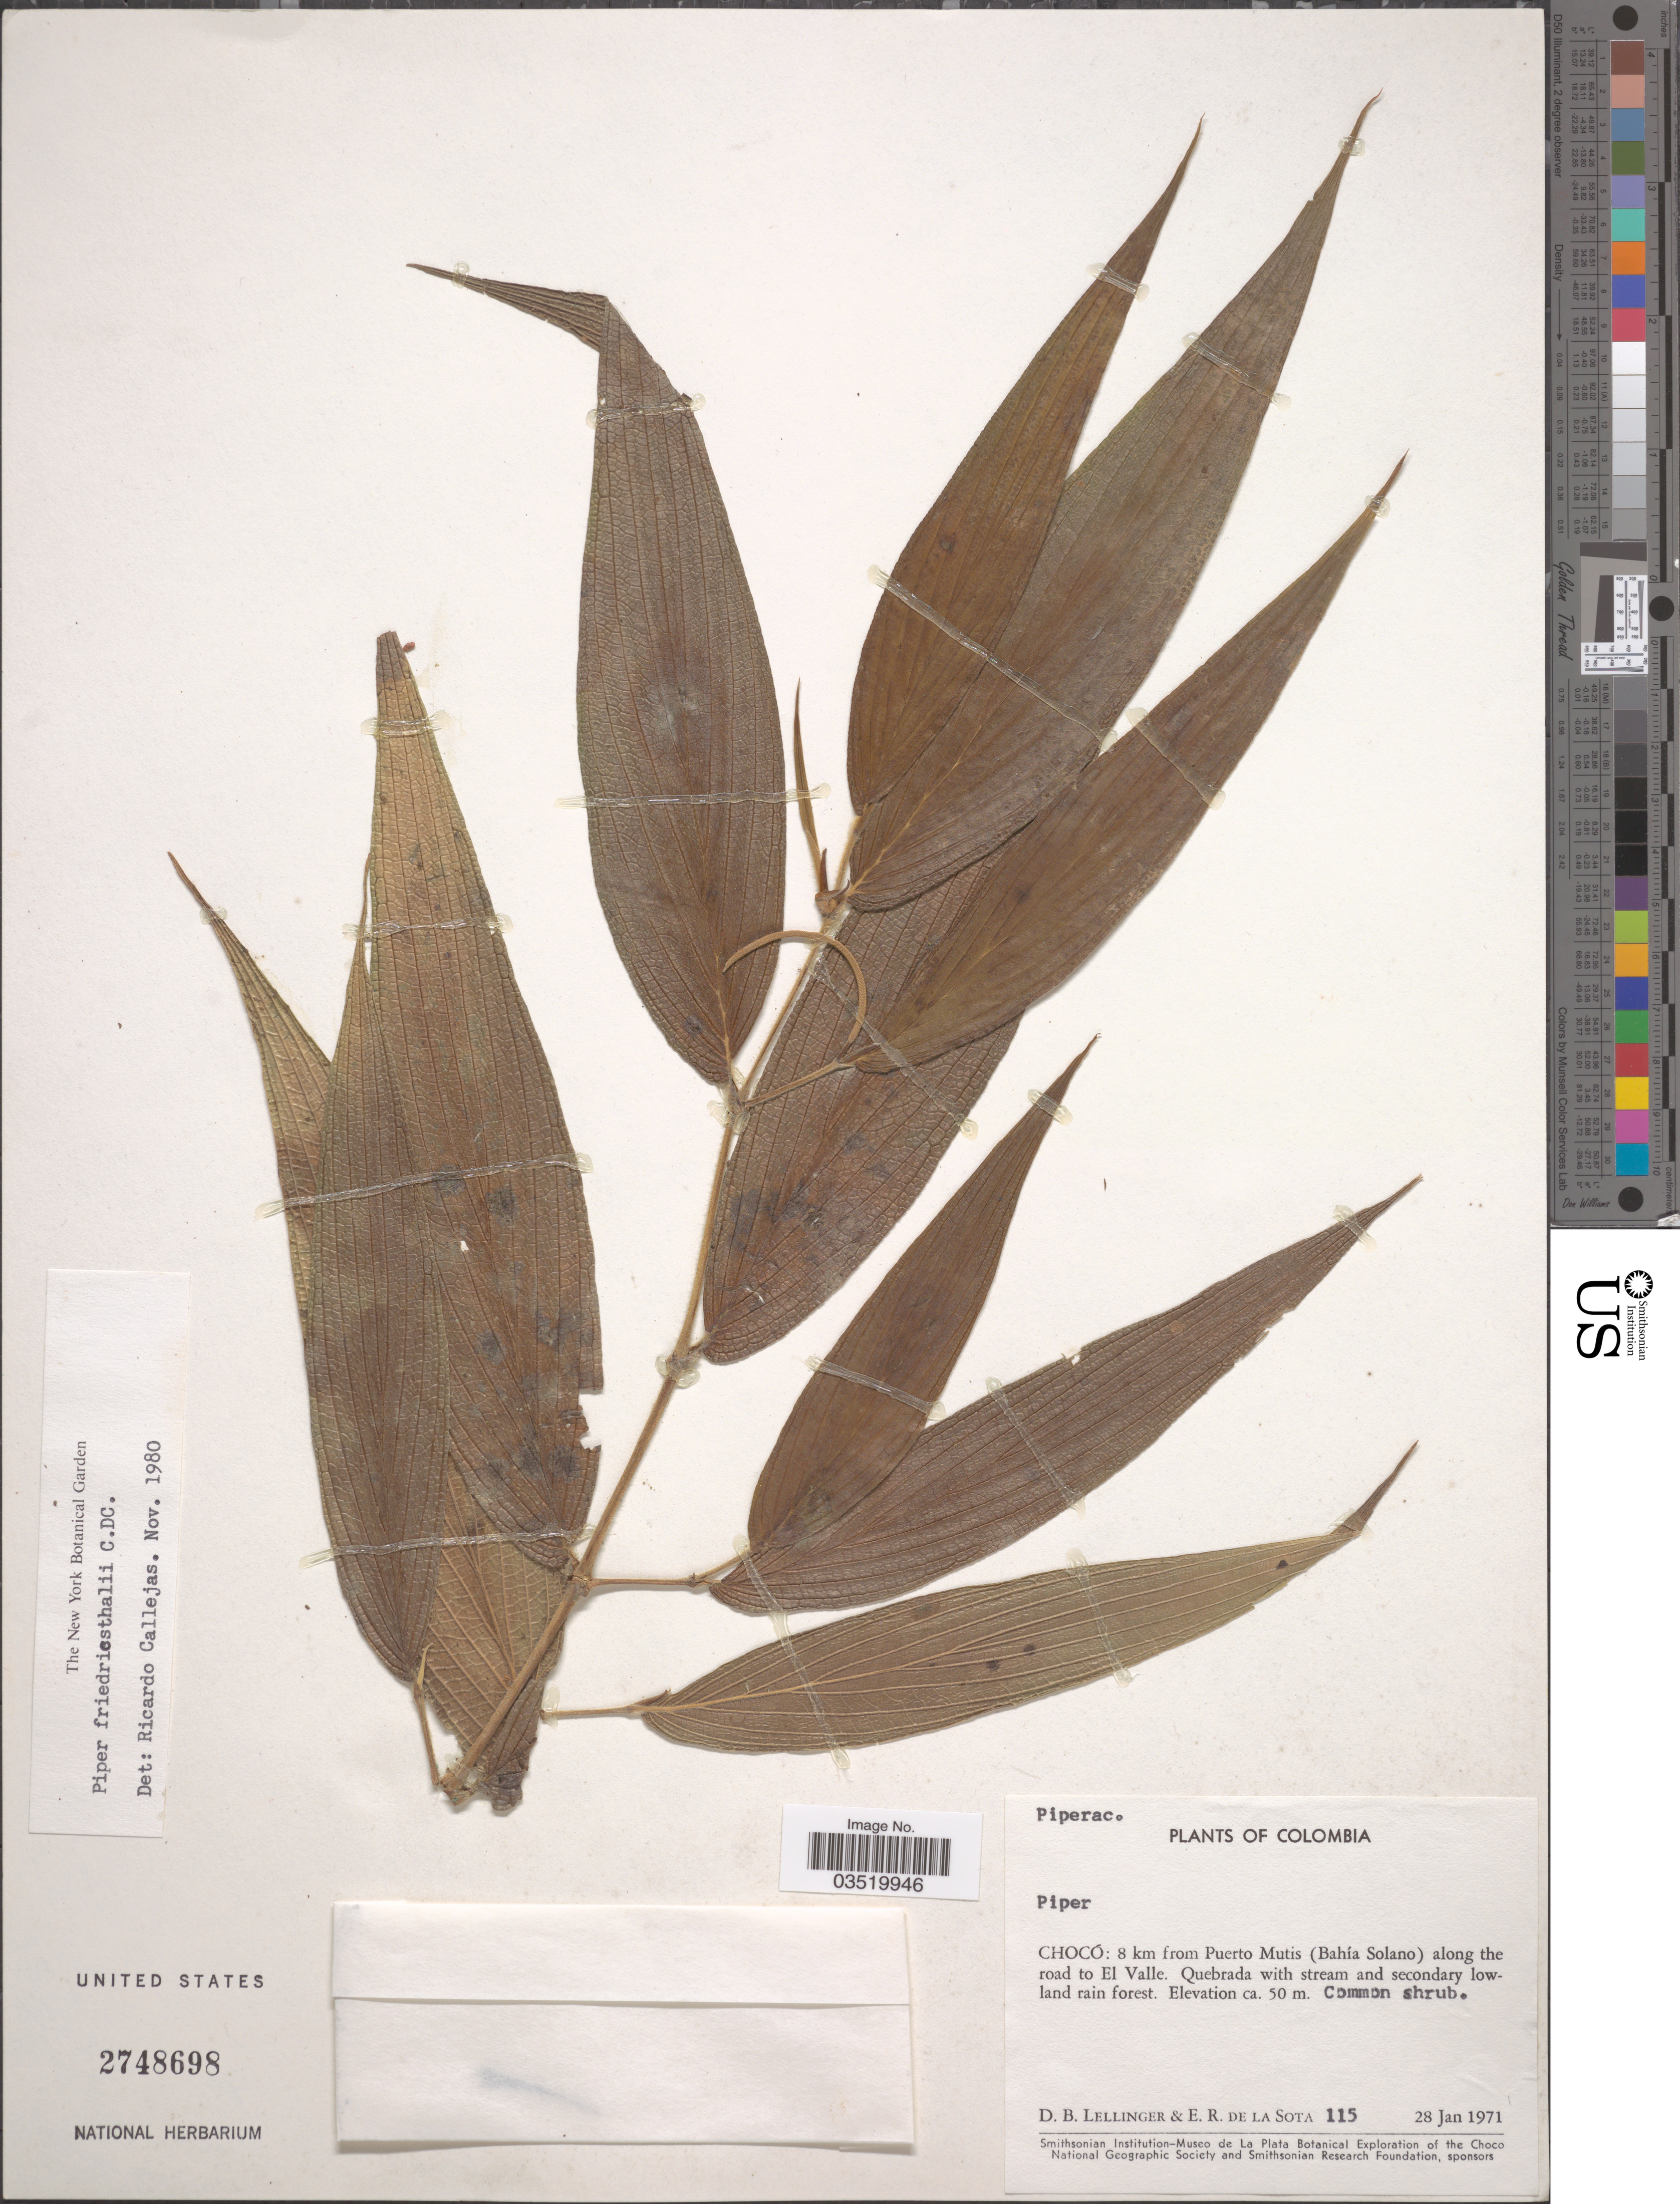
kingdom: Plantae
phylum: Tracheophyta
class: Magnoliopsida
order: Piperales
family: Piperaceae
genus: Piper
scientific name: Piper friedrichsthalii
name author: C. DC.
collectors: D. B. Lellinger & E. R. de la Sota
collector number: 115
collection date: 1971-01-28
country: Colombia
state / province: Chocó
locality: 8 km from Puerto Mutis (Bahía Solano) along the road to El Valle. Quebrada with stream and secondary lowland rain forest.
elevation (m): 50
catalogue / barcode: US 2748698